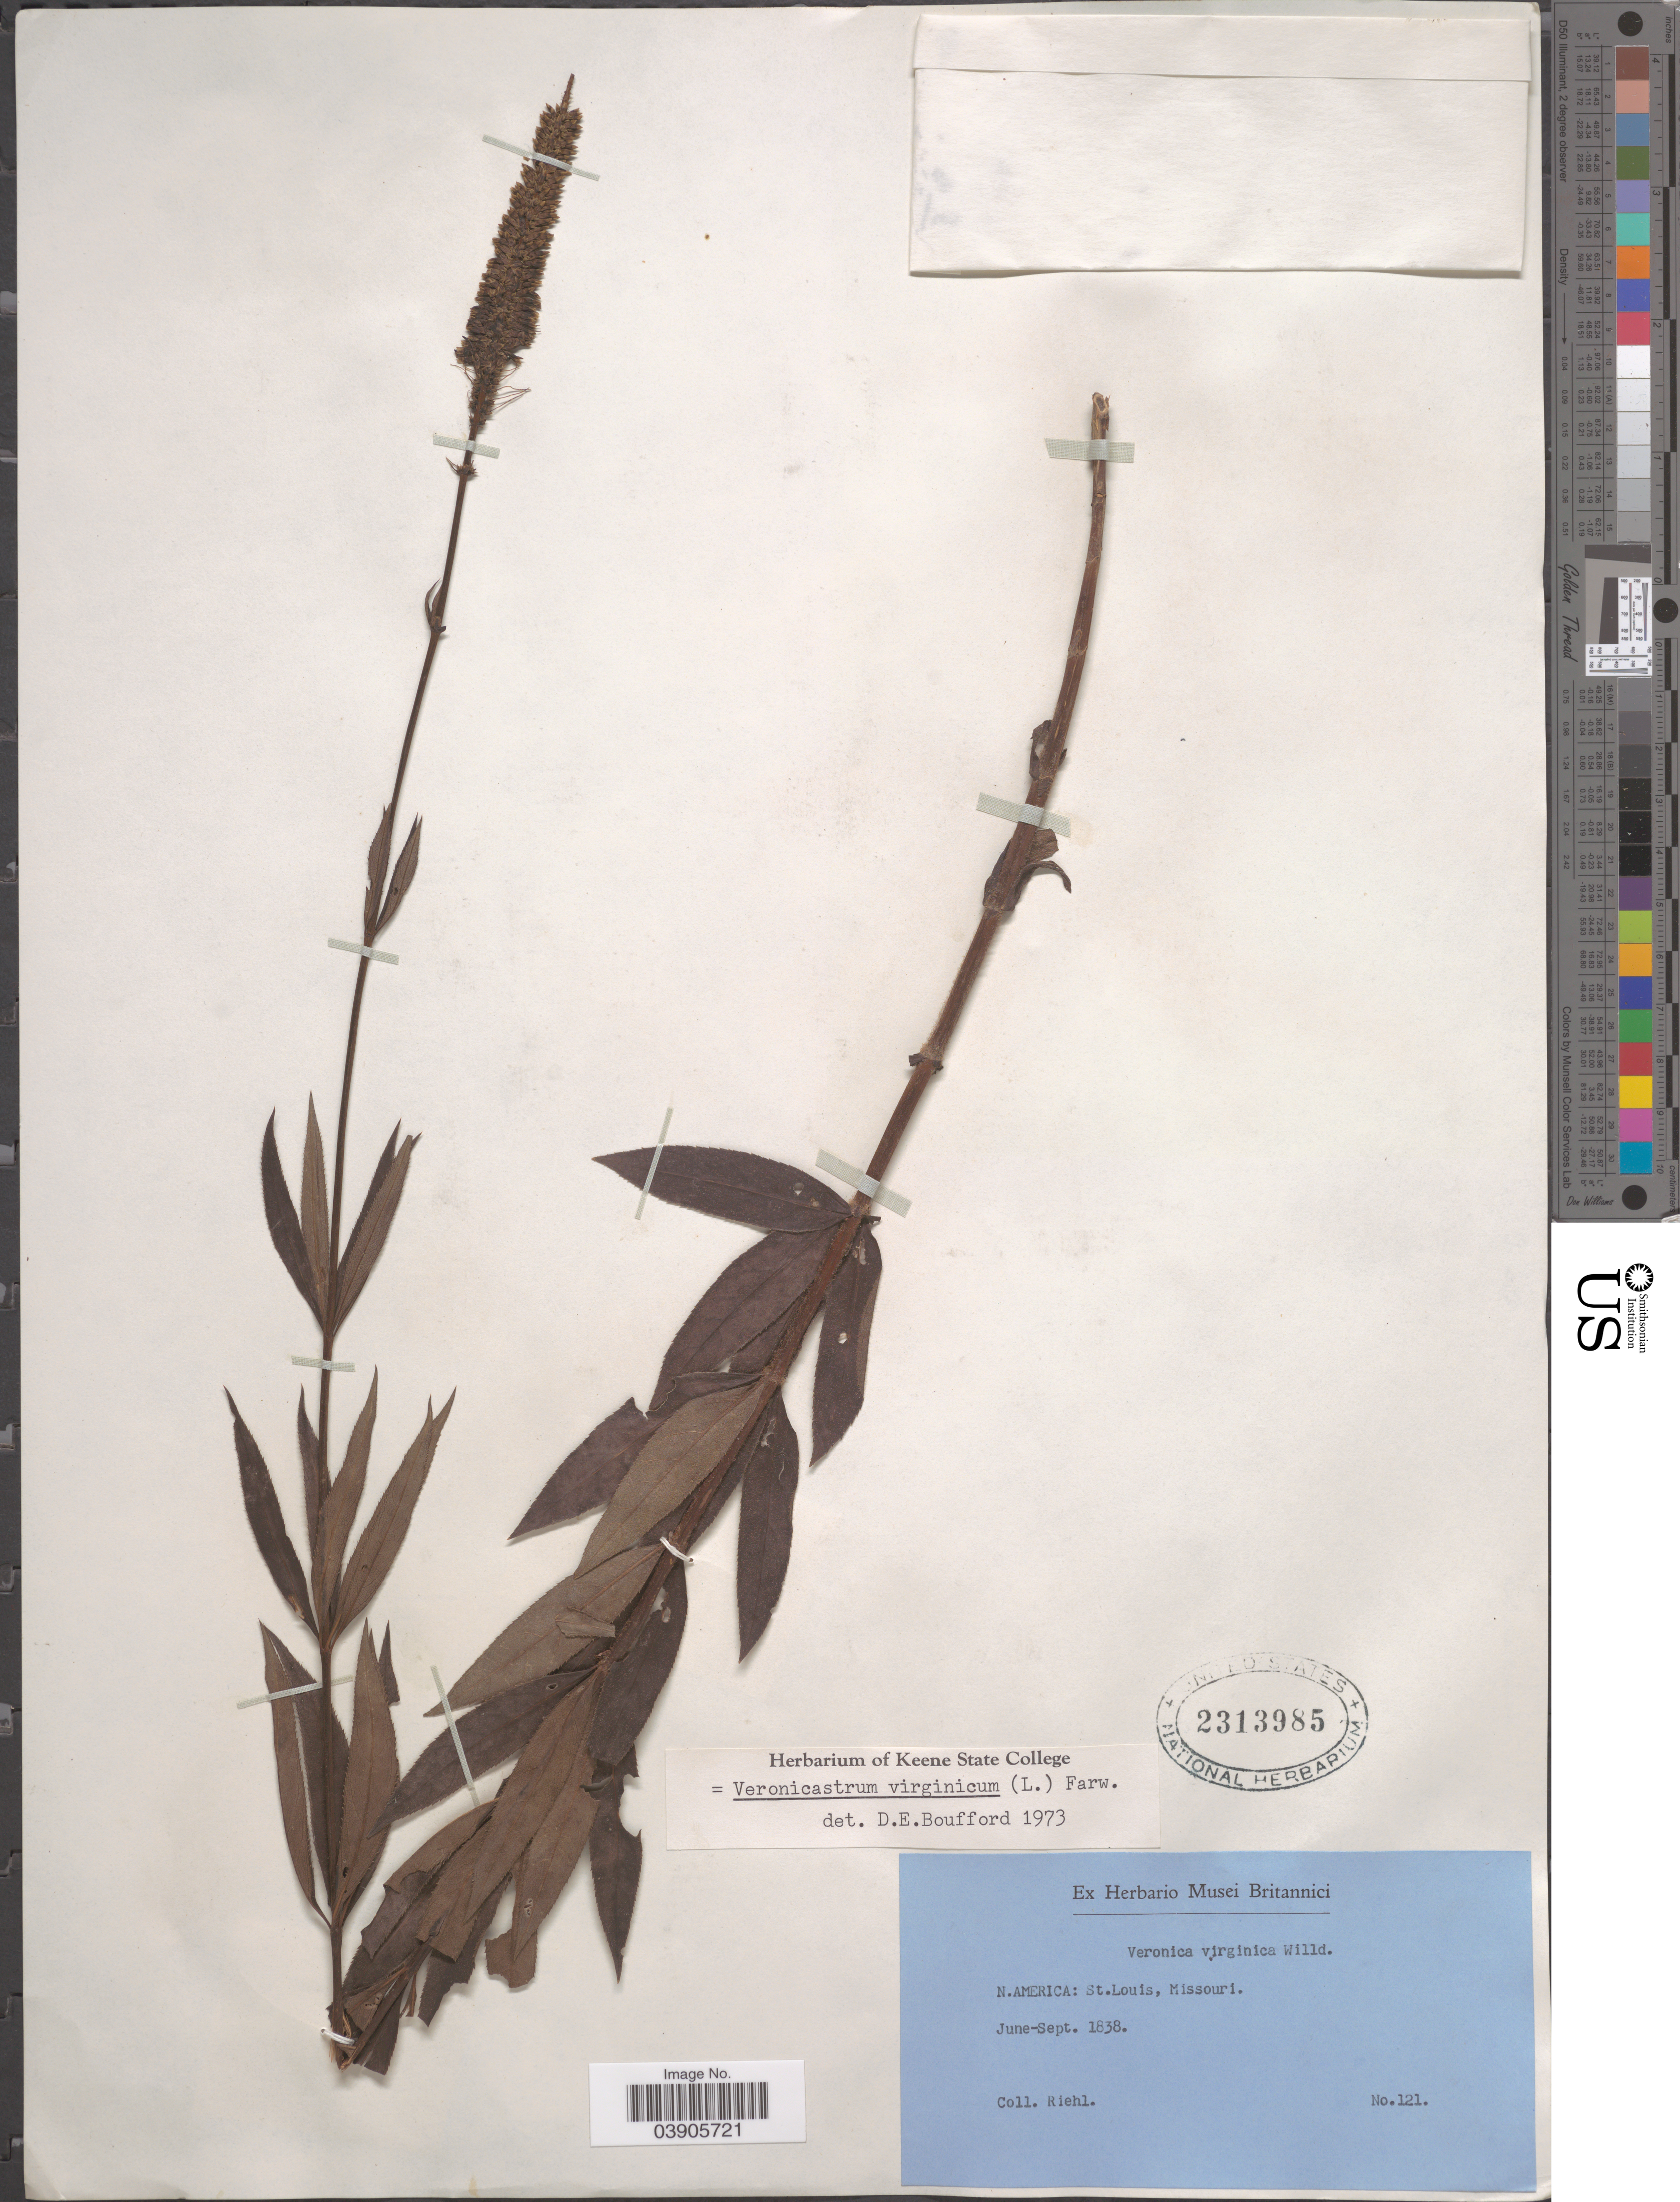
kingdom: Plantae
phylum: Tracheophyta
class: Magnoliopsida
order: Lamiales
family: Plantaginaceae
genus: Veronicastrum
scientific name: Veronicastrum virginicum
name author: (L.) Farw.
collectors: Riehl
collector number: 121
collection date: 1838-06/1838-09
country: United States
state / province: Missouri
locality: St. Louis.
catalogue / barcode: US 2313985